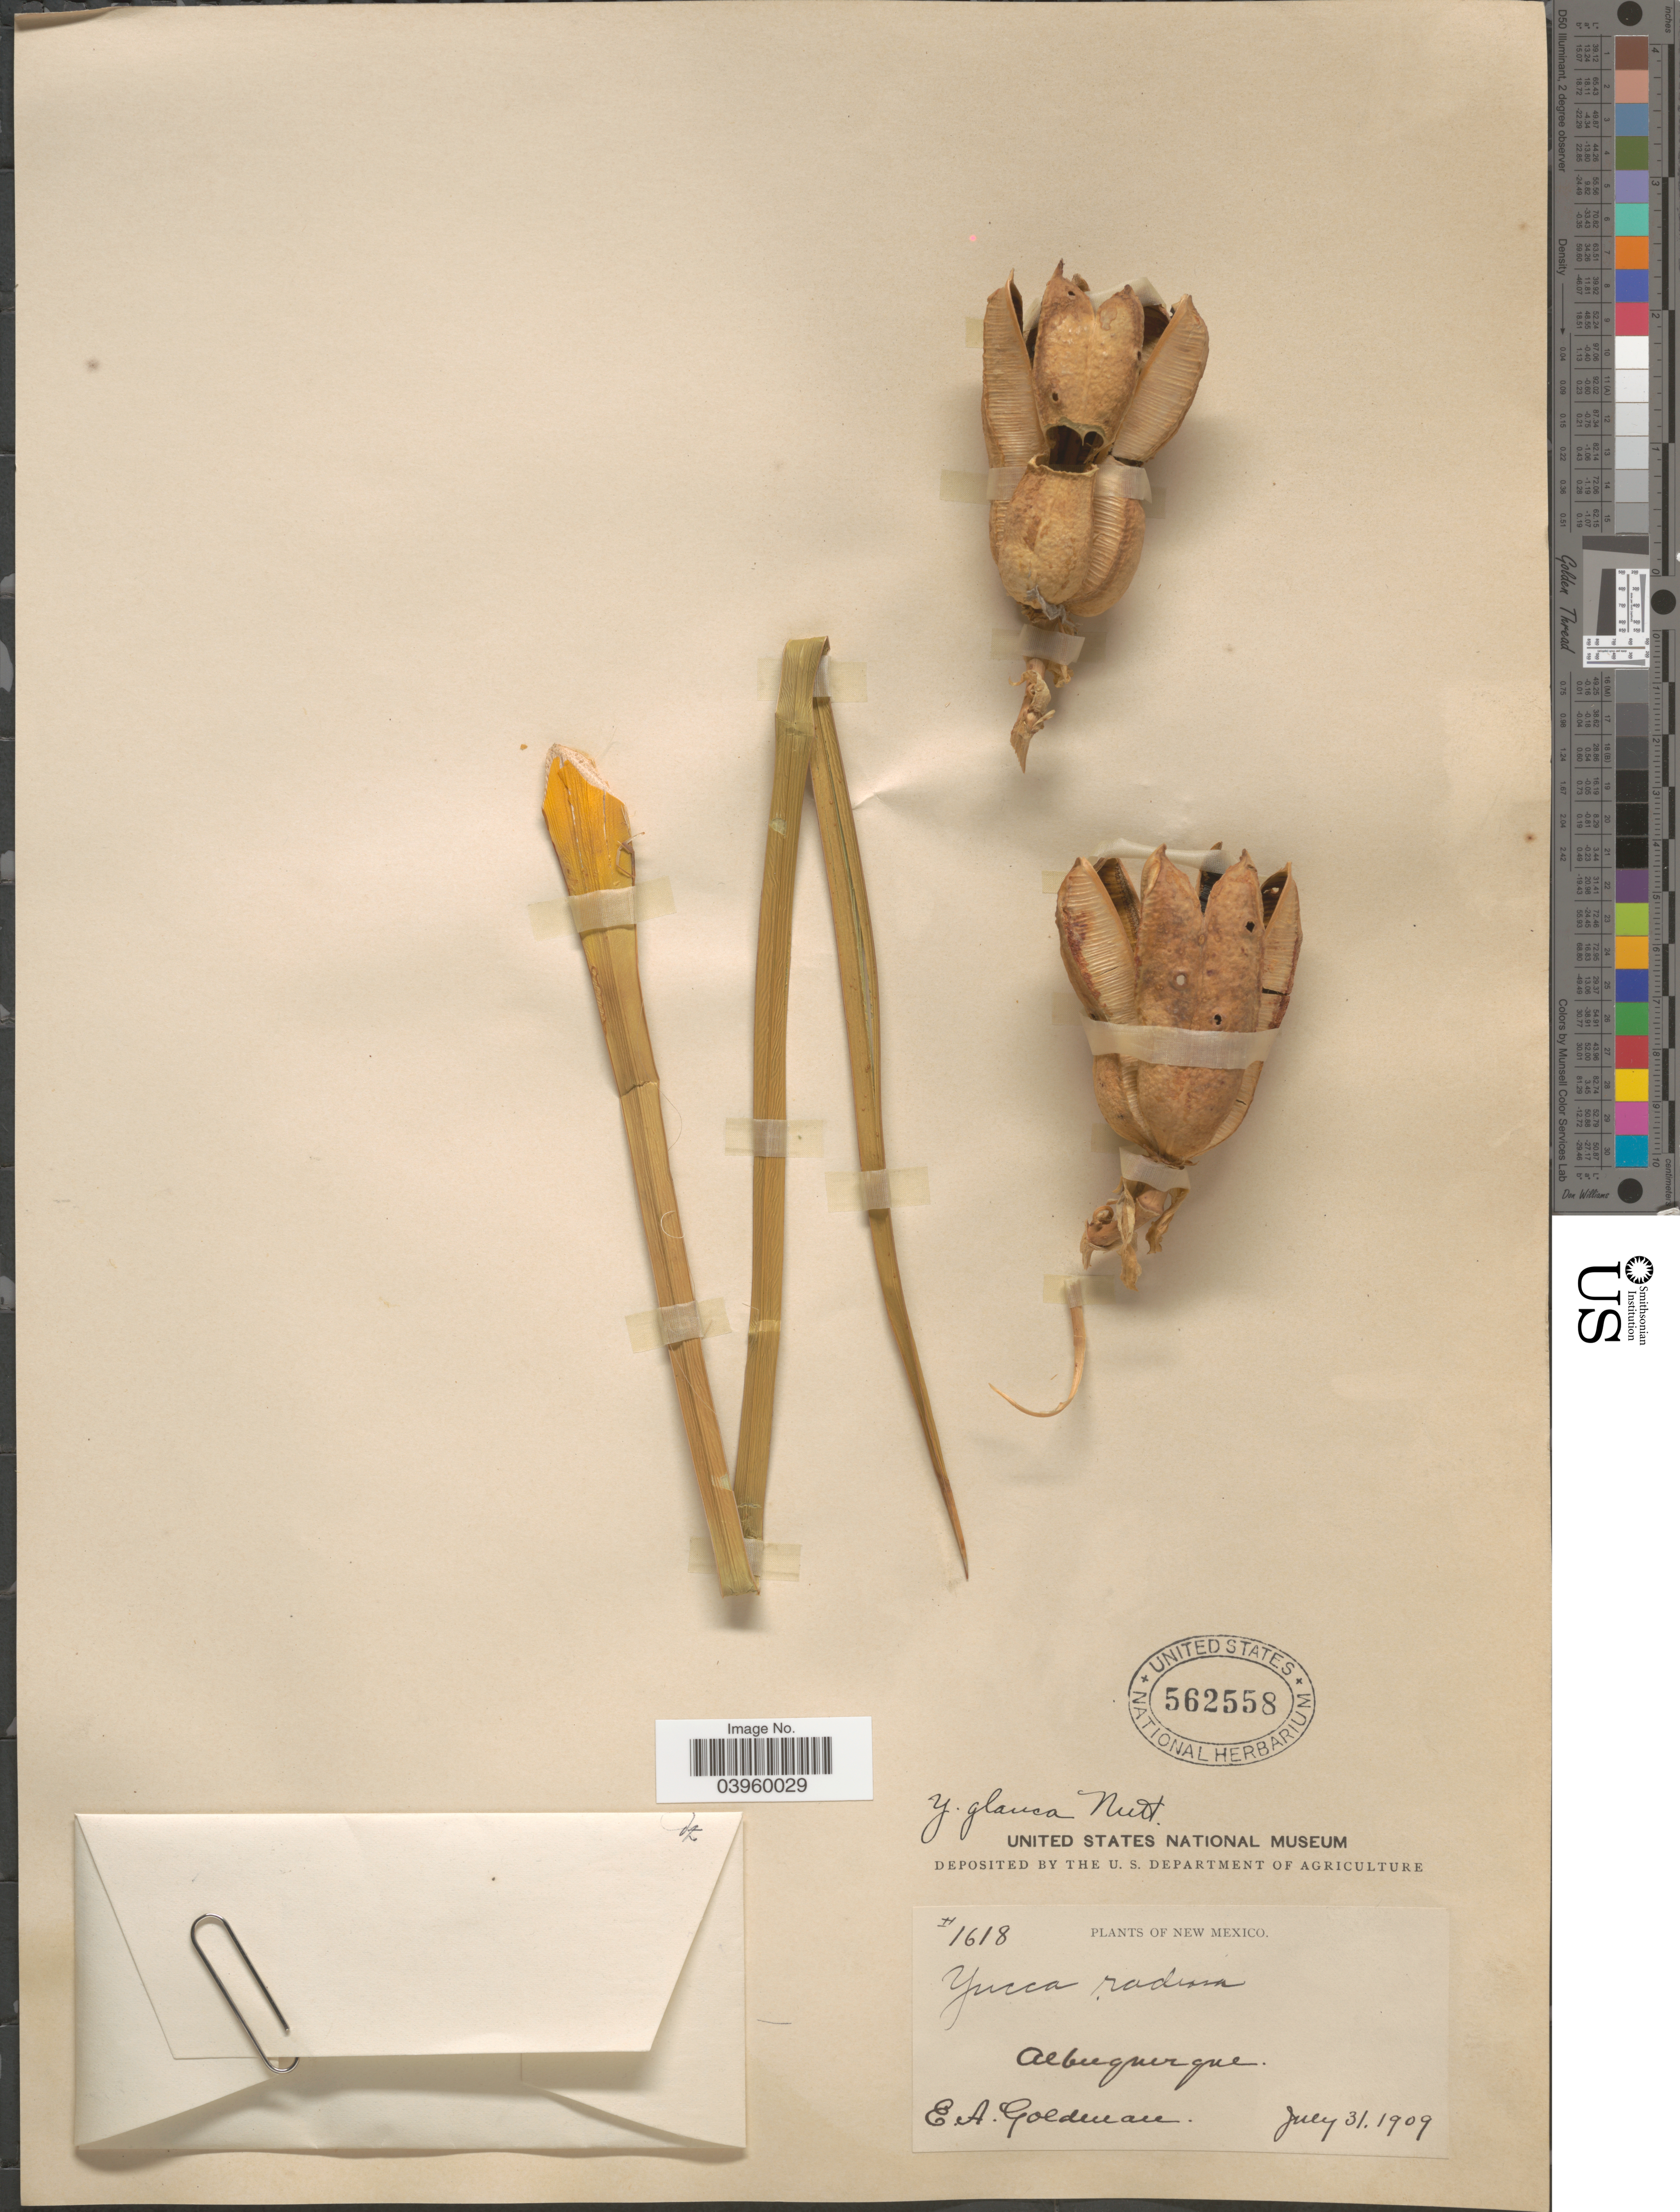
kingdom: Plantae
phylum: Tracheophyta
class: Liliopsida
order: Asparagales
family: Asparagaceae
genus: Yucca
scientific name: Yucca glauca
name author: Nutt.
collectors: E. A. Goldman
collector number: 1618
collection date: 1909-07-31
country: United States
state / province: New Mexico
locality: Albuquerque.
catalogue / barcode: US 562558